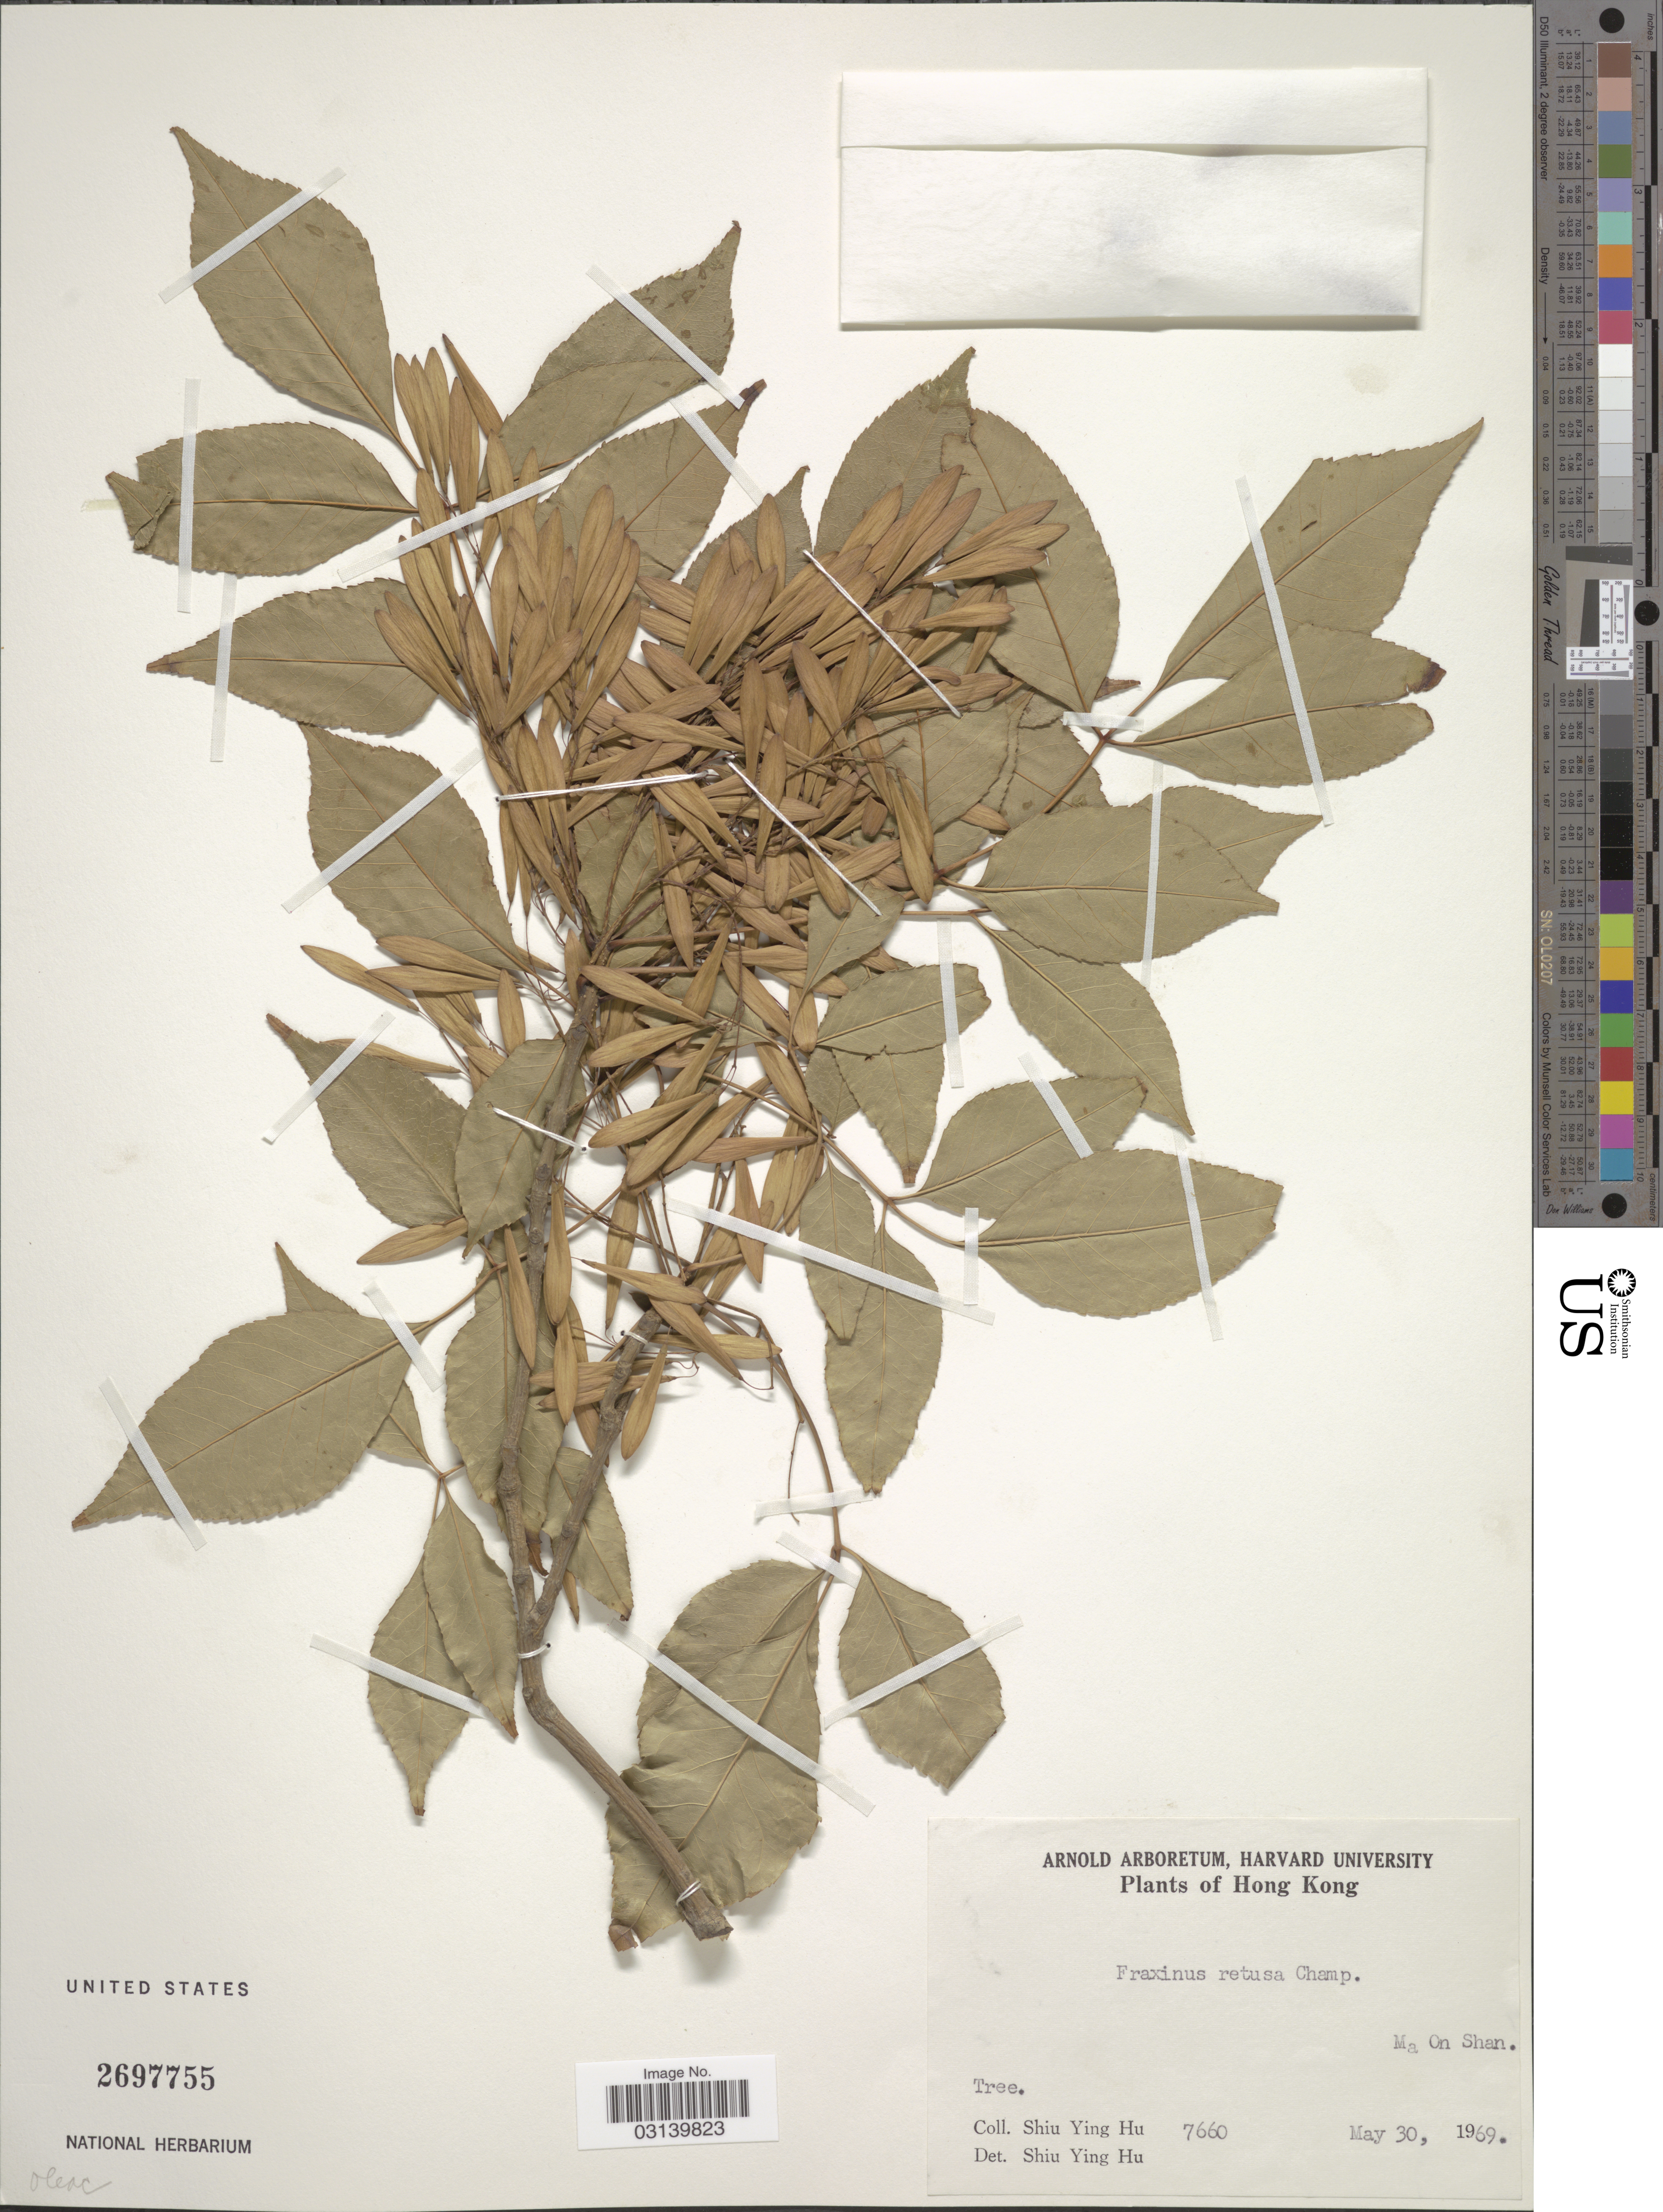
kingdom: Plantae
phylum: Tracheophyta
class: Magnoliopsida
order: Lamiales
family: Oleaceae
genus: Fraxinus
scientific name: Fraxinus championii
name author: Little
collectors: S. Y. Hu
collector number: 7660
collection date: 1969-05-30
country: China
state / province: Hong Kong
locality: Ma On Shan.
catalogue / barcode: US 2697755